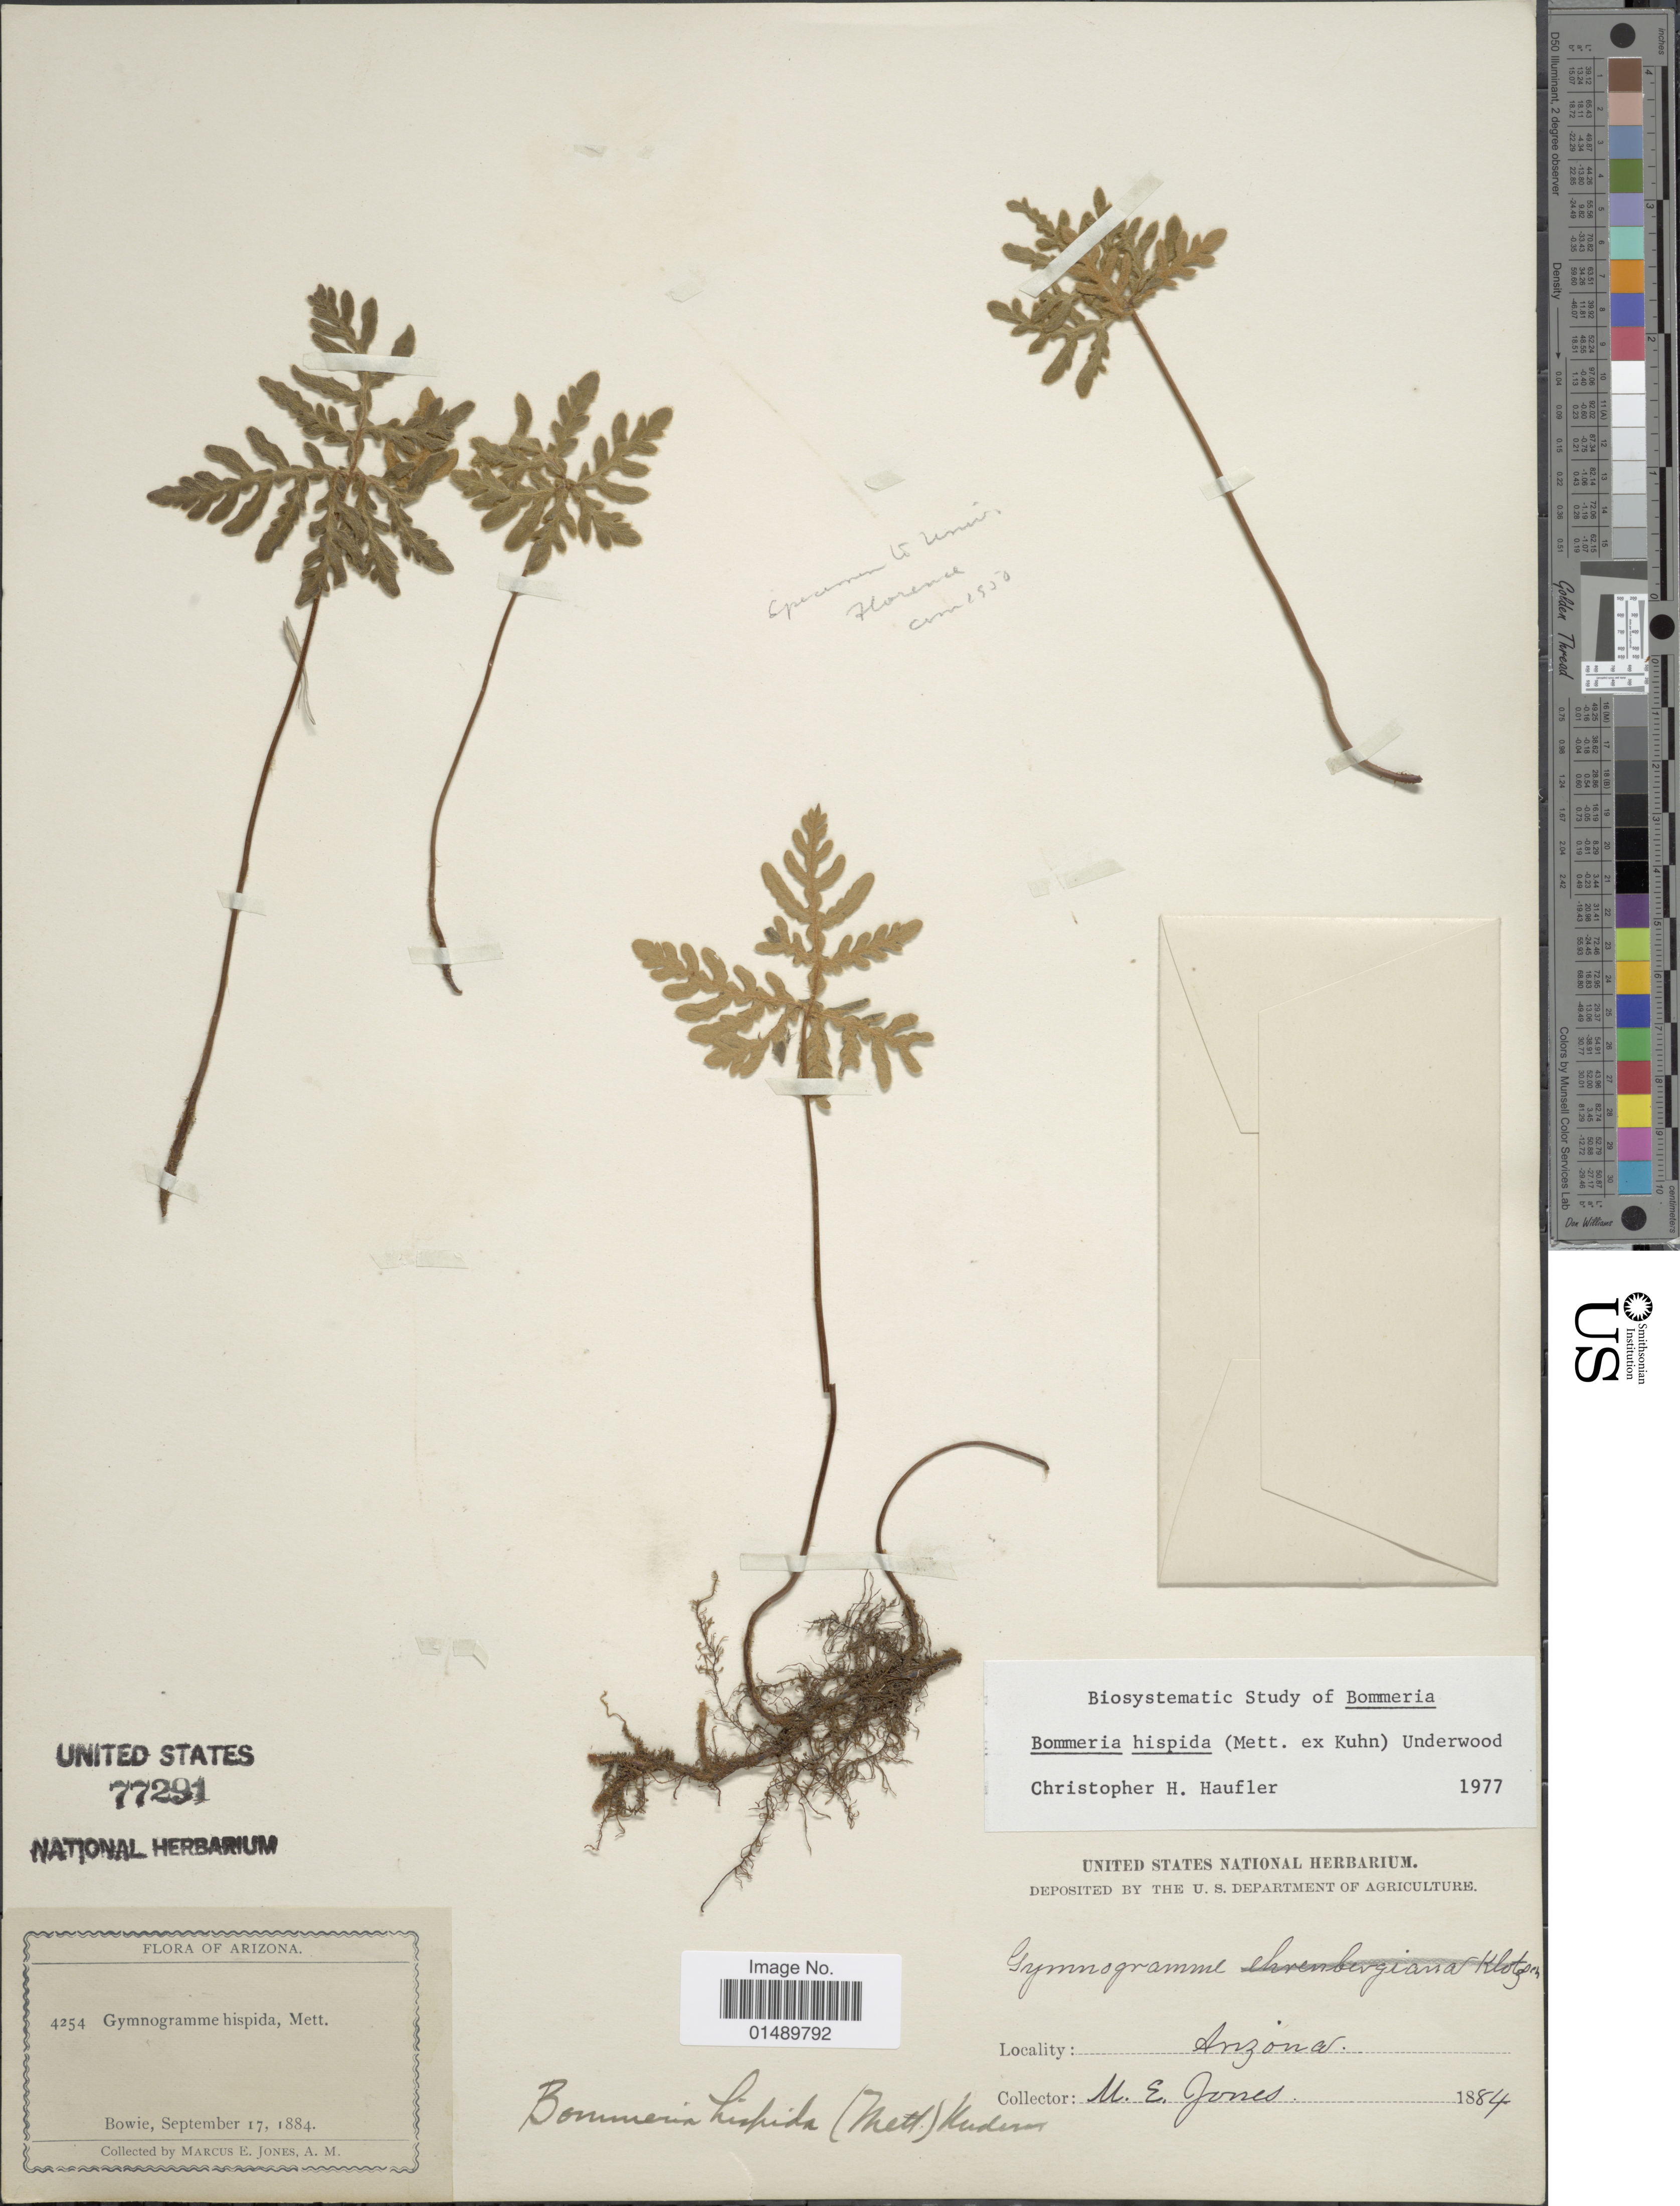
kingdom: Plantae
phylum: Tracheophyta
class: Polypodiopsida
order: Polypodiales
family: Pteridaceae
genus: Bommeria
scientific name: Bommeria hispida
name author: (Mett. ex Kuhn) Underw.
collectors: M. E. Jones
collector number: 4254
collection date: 1884-09-17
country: United States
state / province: Arizona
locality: Arizona, Bowie.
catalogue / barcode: US 77291